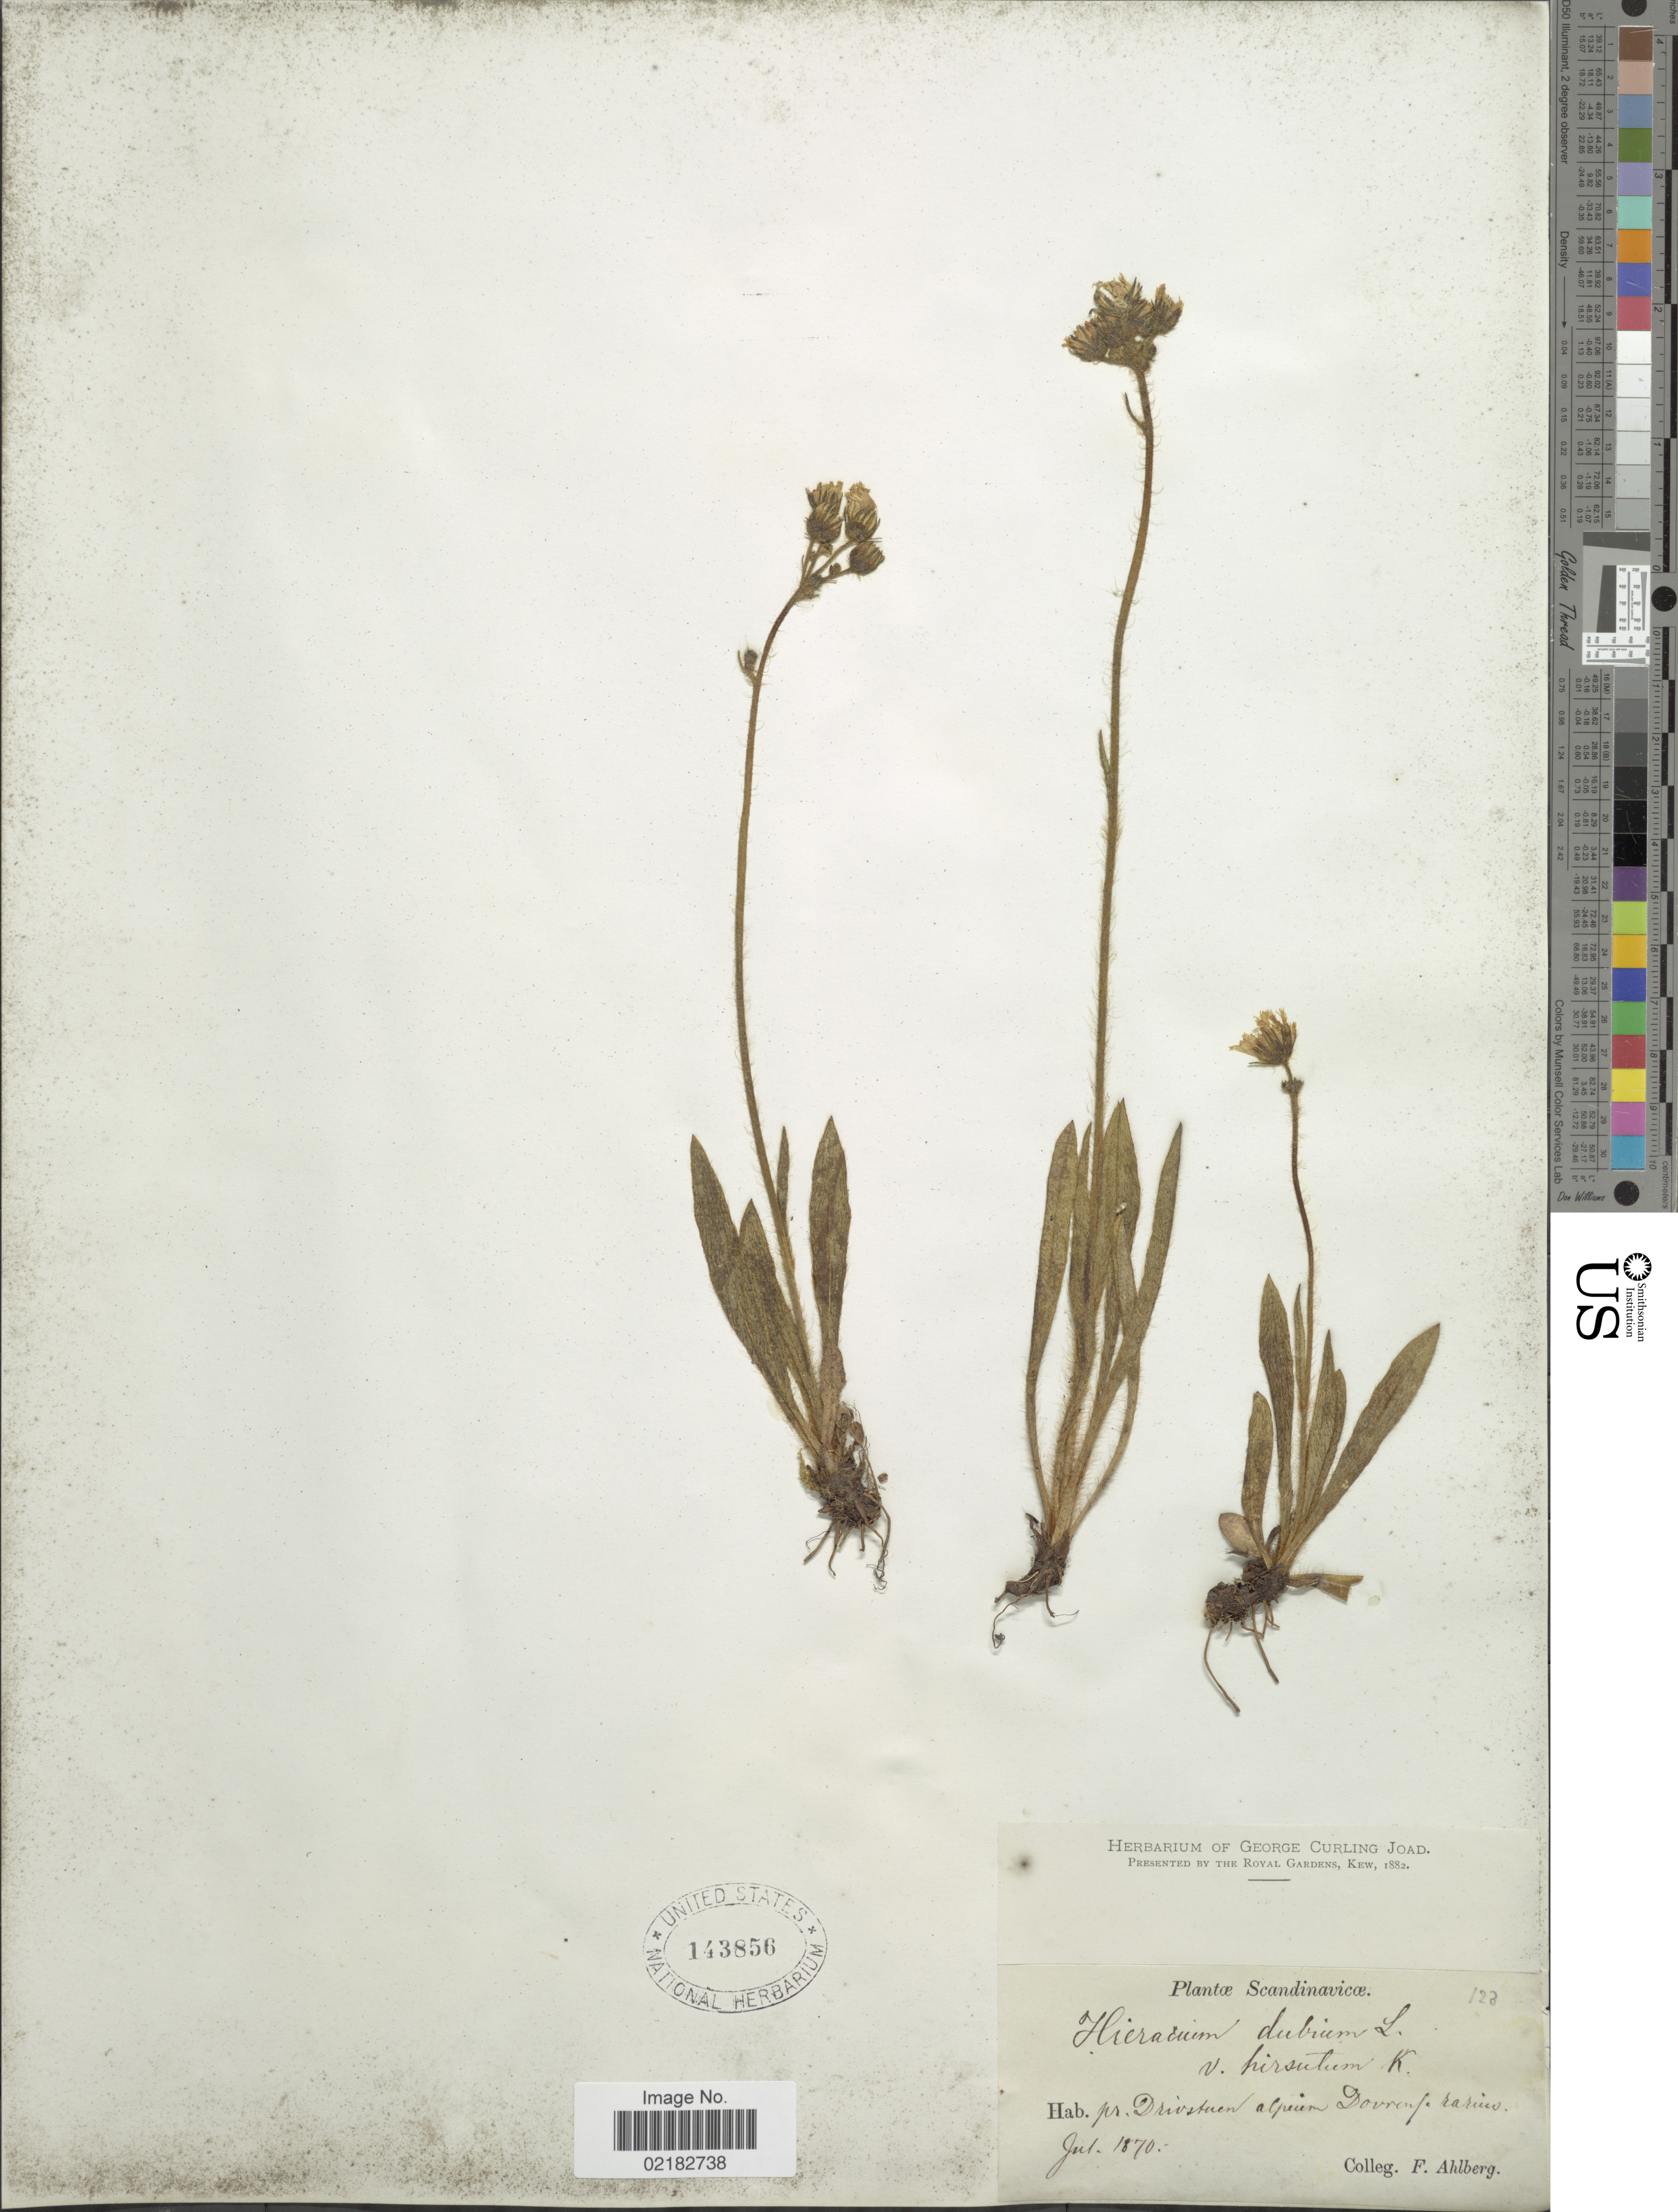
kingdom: Plantae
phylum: Tracheophyta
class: Magnoliopsida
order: Asterales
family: Asteraceae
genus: Pilosella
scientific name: Pilosella dubia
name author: (L.) F.W. Schultz & Sch. Bip.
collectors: F. Ahlberg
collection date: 1870-07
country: Norway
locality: Scandinavicae, pr. Drivstuen alpium Dovrens. rarius.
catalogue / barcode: US 143856